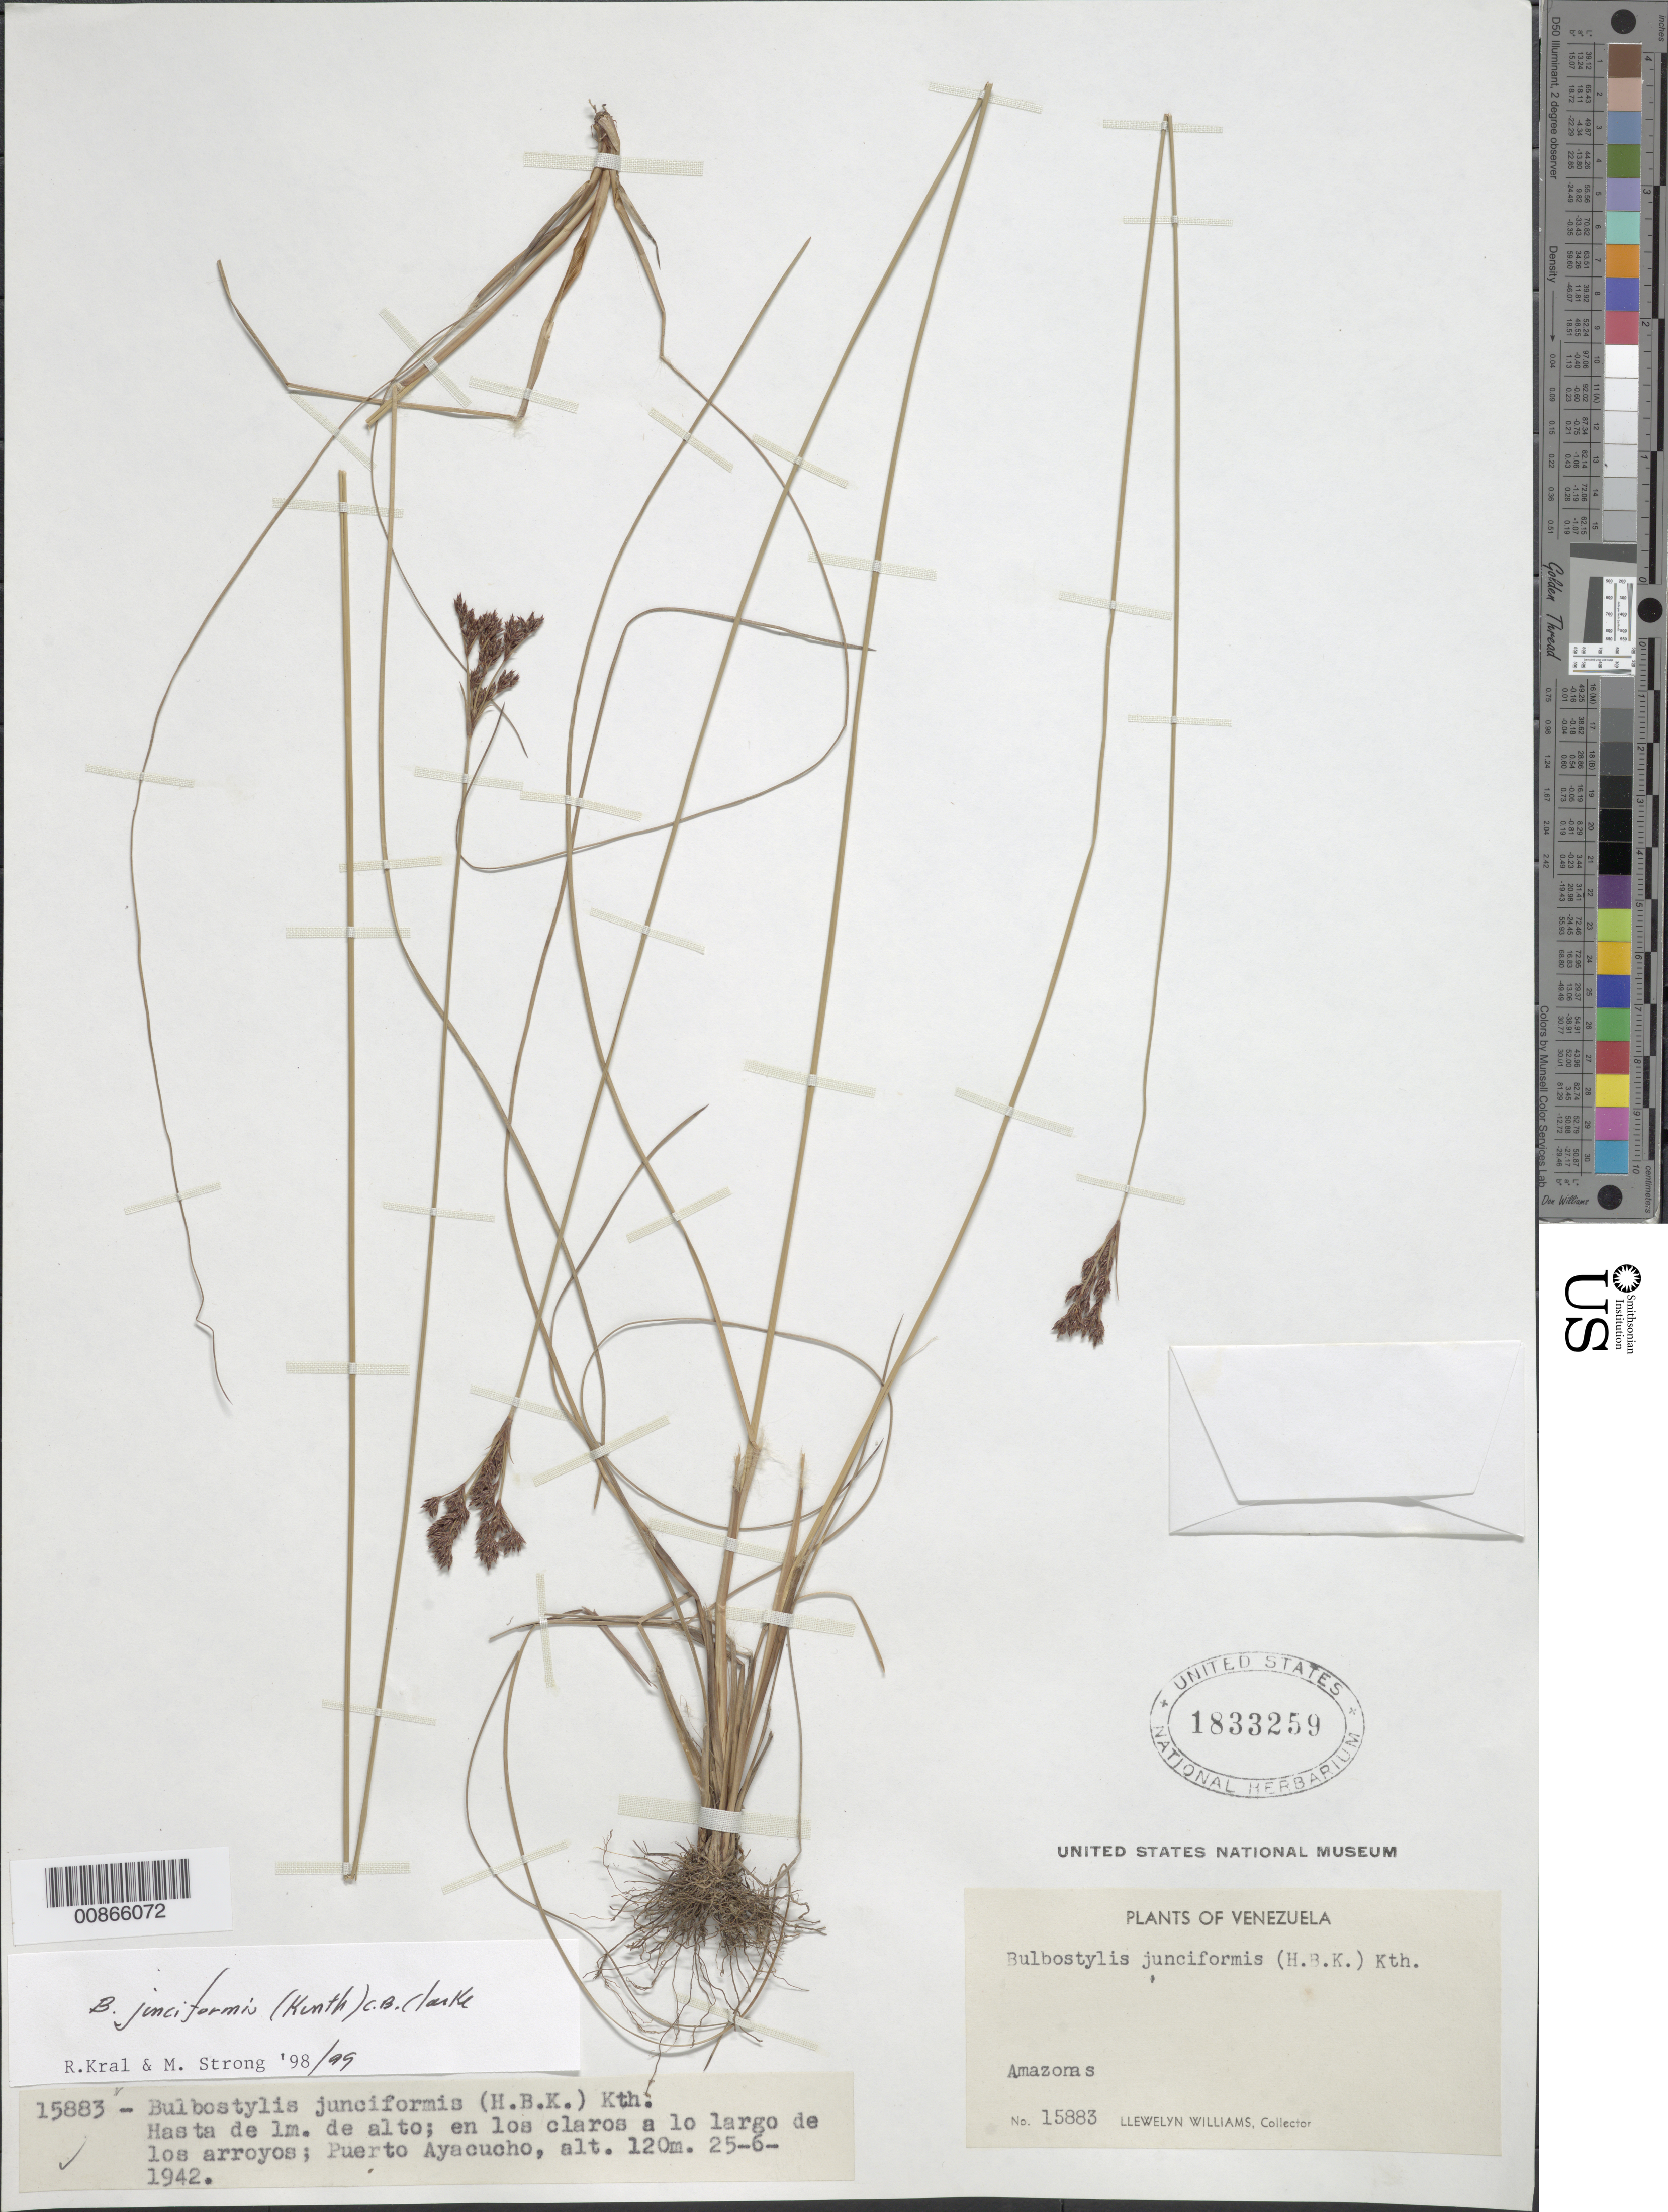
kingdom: Plantae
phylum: Tracheophyta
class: Liliopsida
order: Poales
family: Cyperaceae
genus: Bulbostylis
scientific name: Bulbostylis junciformis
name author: (Kunth) C.B. Clarke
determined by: Kral, R.; Strong, M. T.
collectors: Ll. Williams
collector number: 15883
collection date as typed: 25-Jun-42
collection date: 1942-06-25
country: Venezuela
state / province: Amazonas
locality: Puerto Ayacucho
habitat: Claros a lo largo de los arroyos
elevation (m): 120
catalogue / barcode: US 1833259